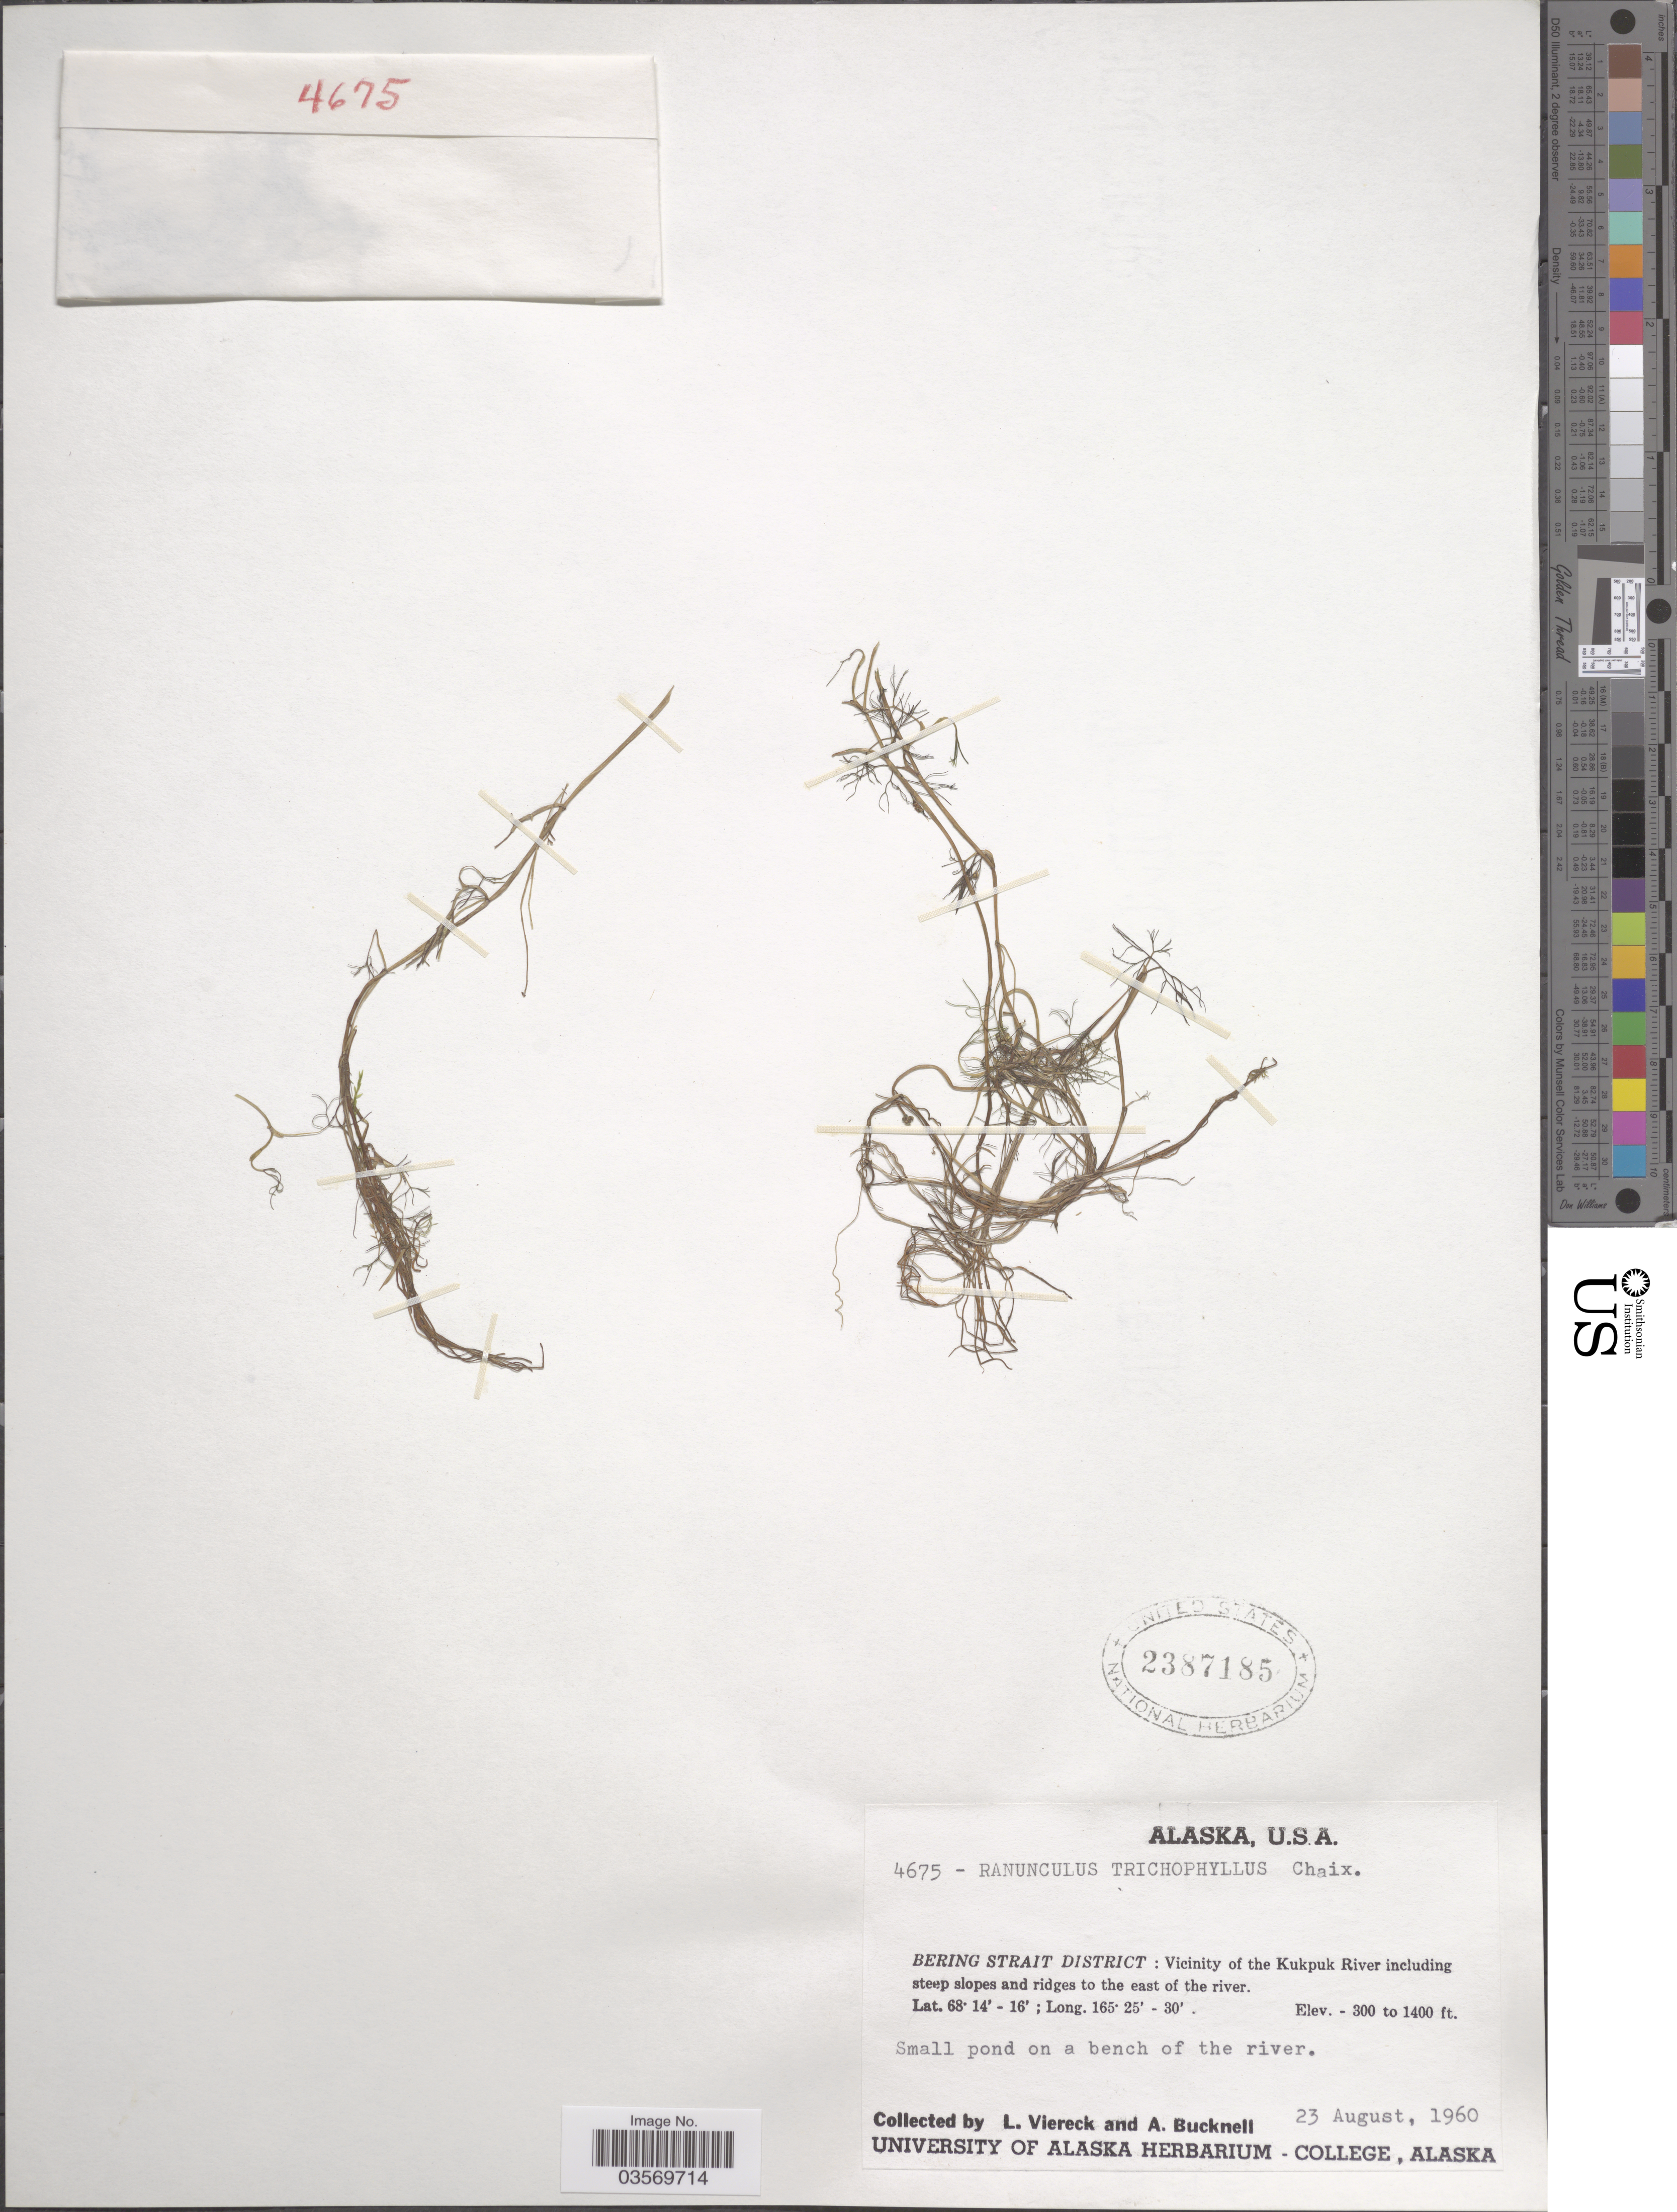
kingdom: Plantae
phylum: Tracheophyta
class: Magnoliopsida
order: Ranunculales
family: Ranunculaceae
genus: Ranunculus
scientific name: Ranunculus trichophyllus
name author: Chaix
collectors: L. Viereck & A. Bucknell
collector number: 4675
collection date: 1960-08-23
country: United States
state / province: Alaska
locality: Bering Strait District: Vicinity of the Kukpuk River including steep slopes and ridges to the east of the river. Small pond on a bench of the river.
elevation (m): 91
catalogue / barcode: US 2387185